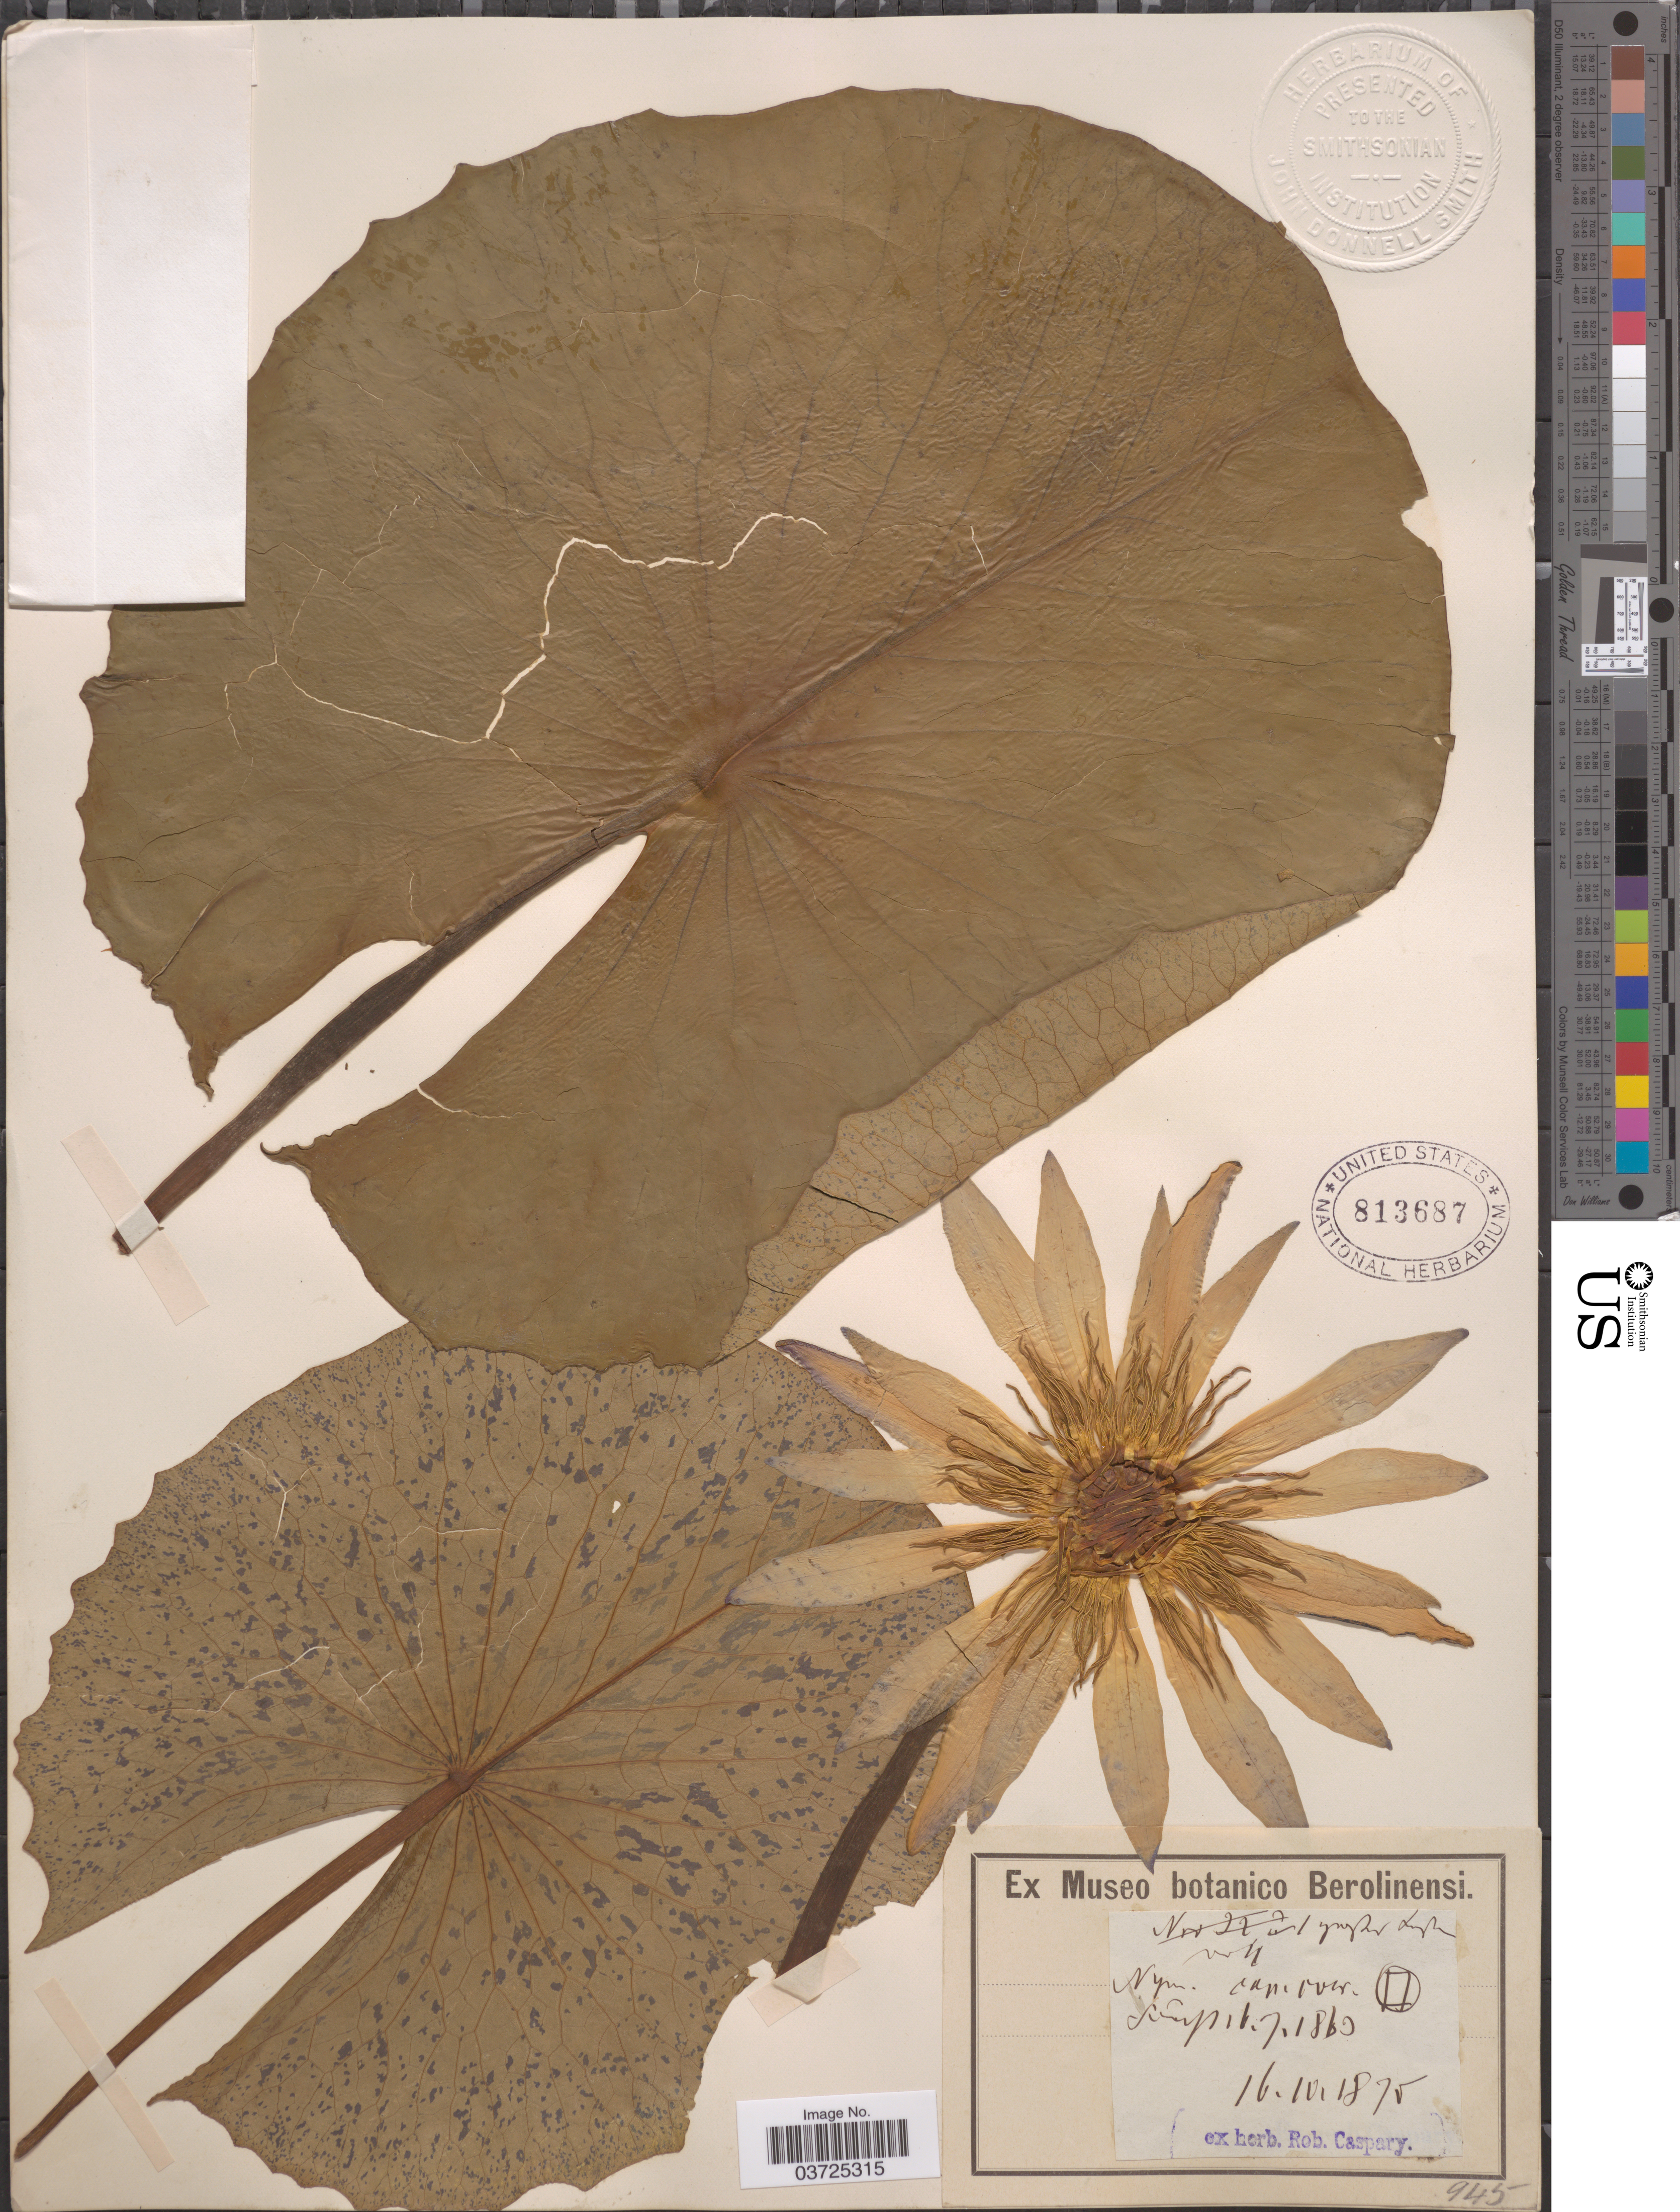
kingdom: Plantae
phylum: Tracheophyta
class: Magnoliopsida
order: Nymphaeales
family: Nymphaeaceae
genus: Nymphaea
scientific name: Nymphaea sp.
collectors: ex herb. Rob. Caspary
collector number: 945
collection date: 1870-10-16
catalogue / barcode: US 813687